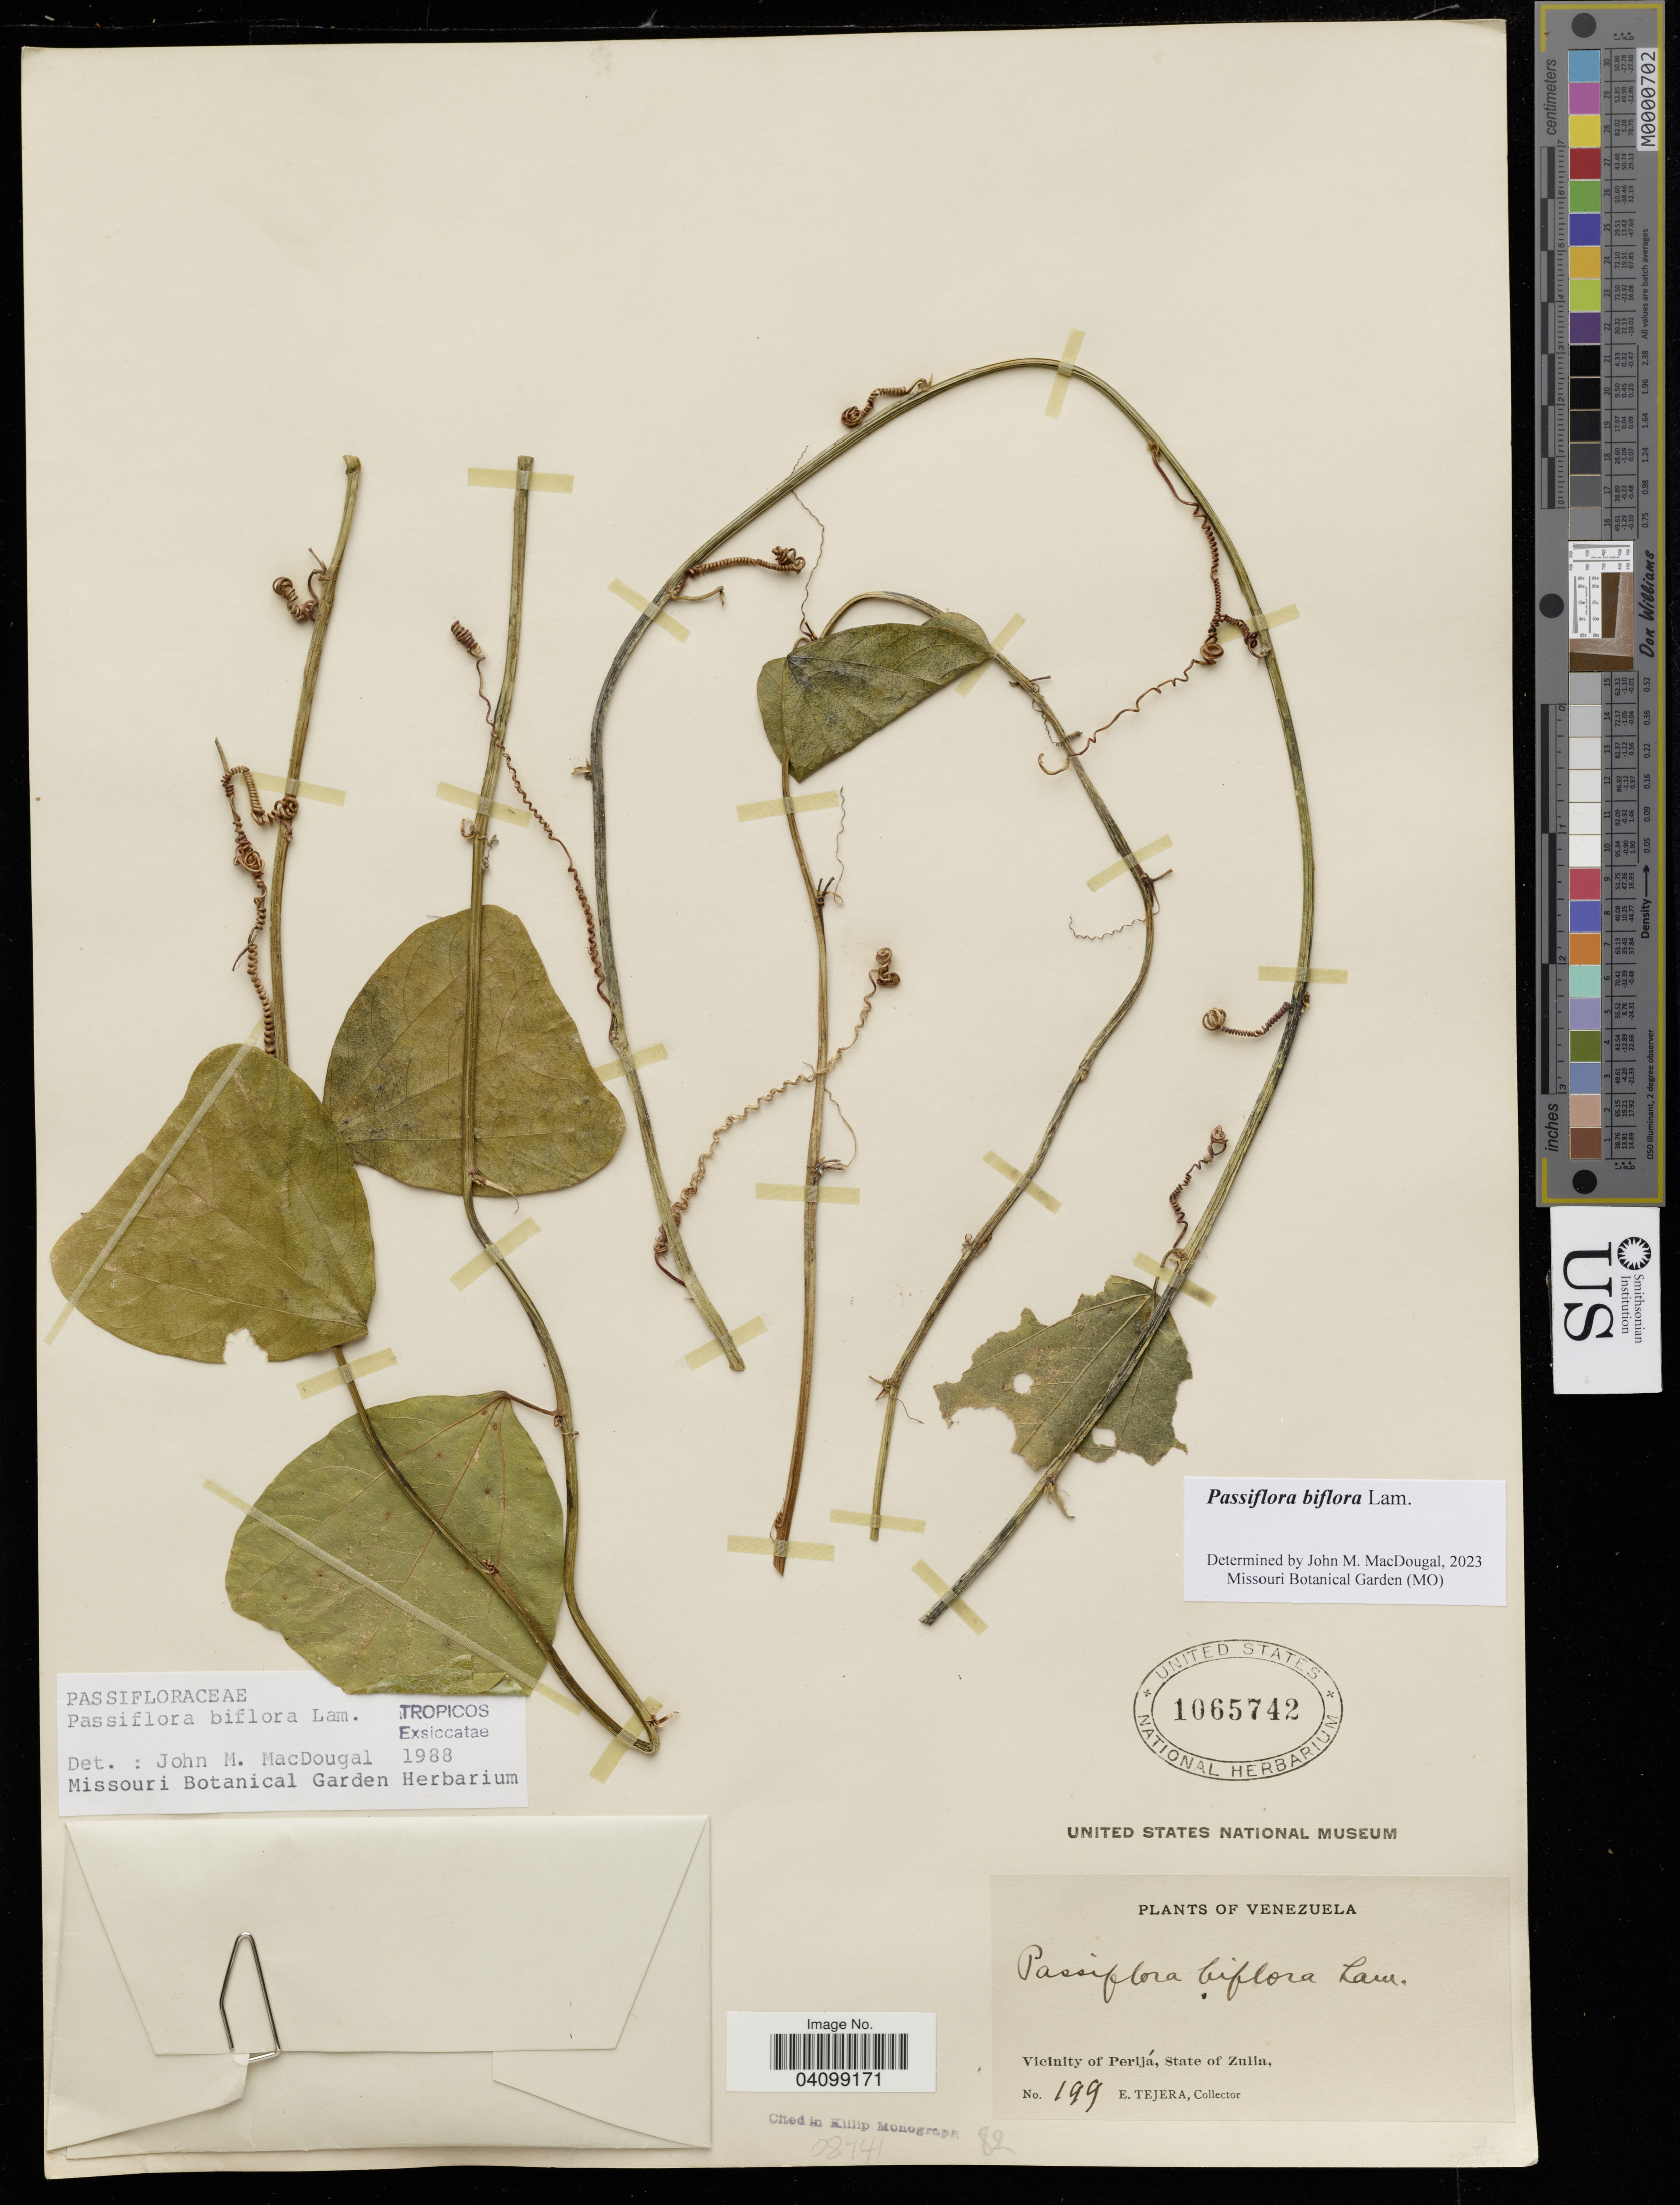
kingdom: Plantae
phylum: Tracheophyta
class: Magnoliopsida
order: Malpighiales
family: Passifloraceae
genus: Passiflora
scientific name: Passiflora biflora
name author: Lam.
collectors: E. Tejera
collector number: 199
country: Venezuela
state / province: Zulia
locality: Vicinity of Perijá, State of Zulia.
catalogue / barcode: US 1065742